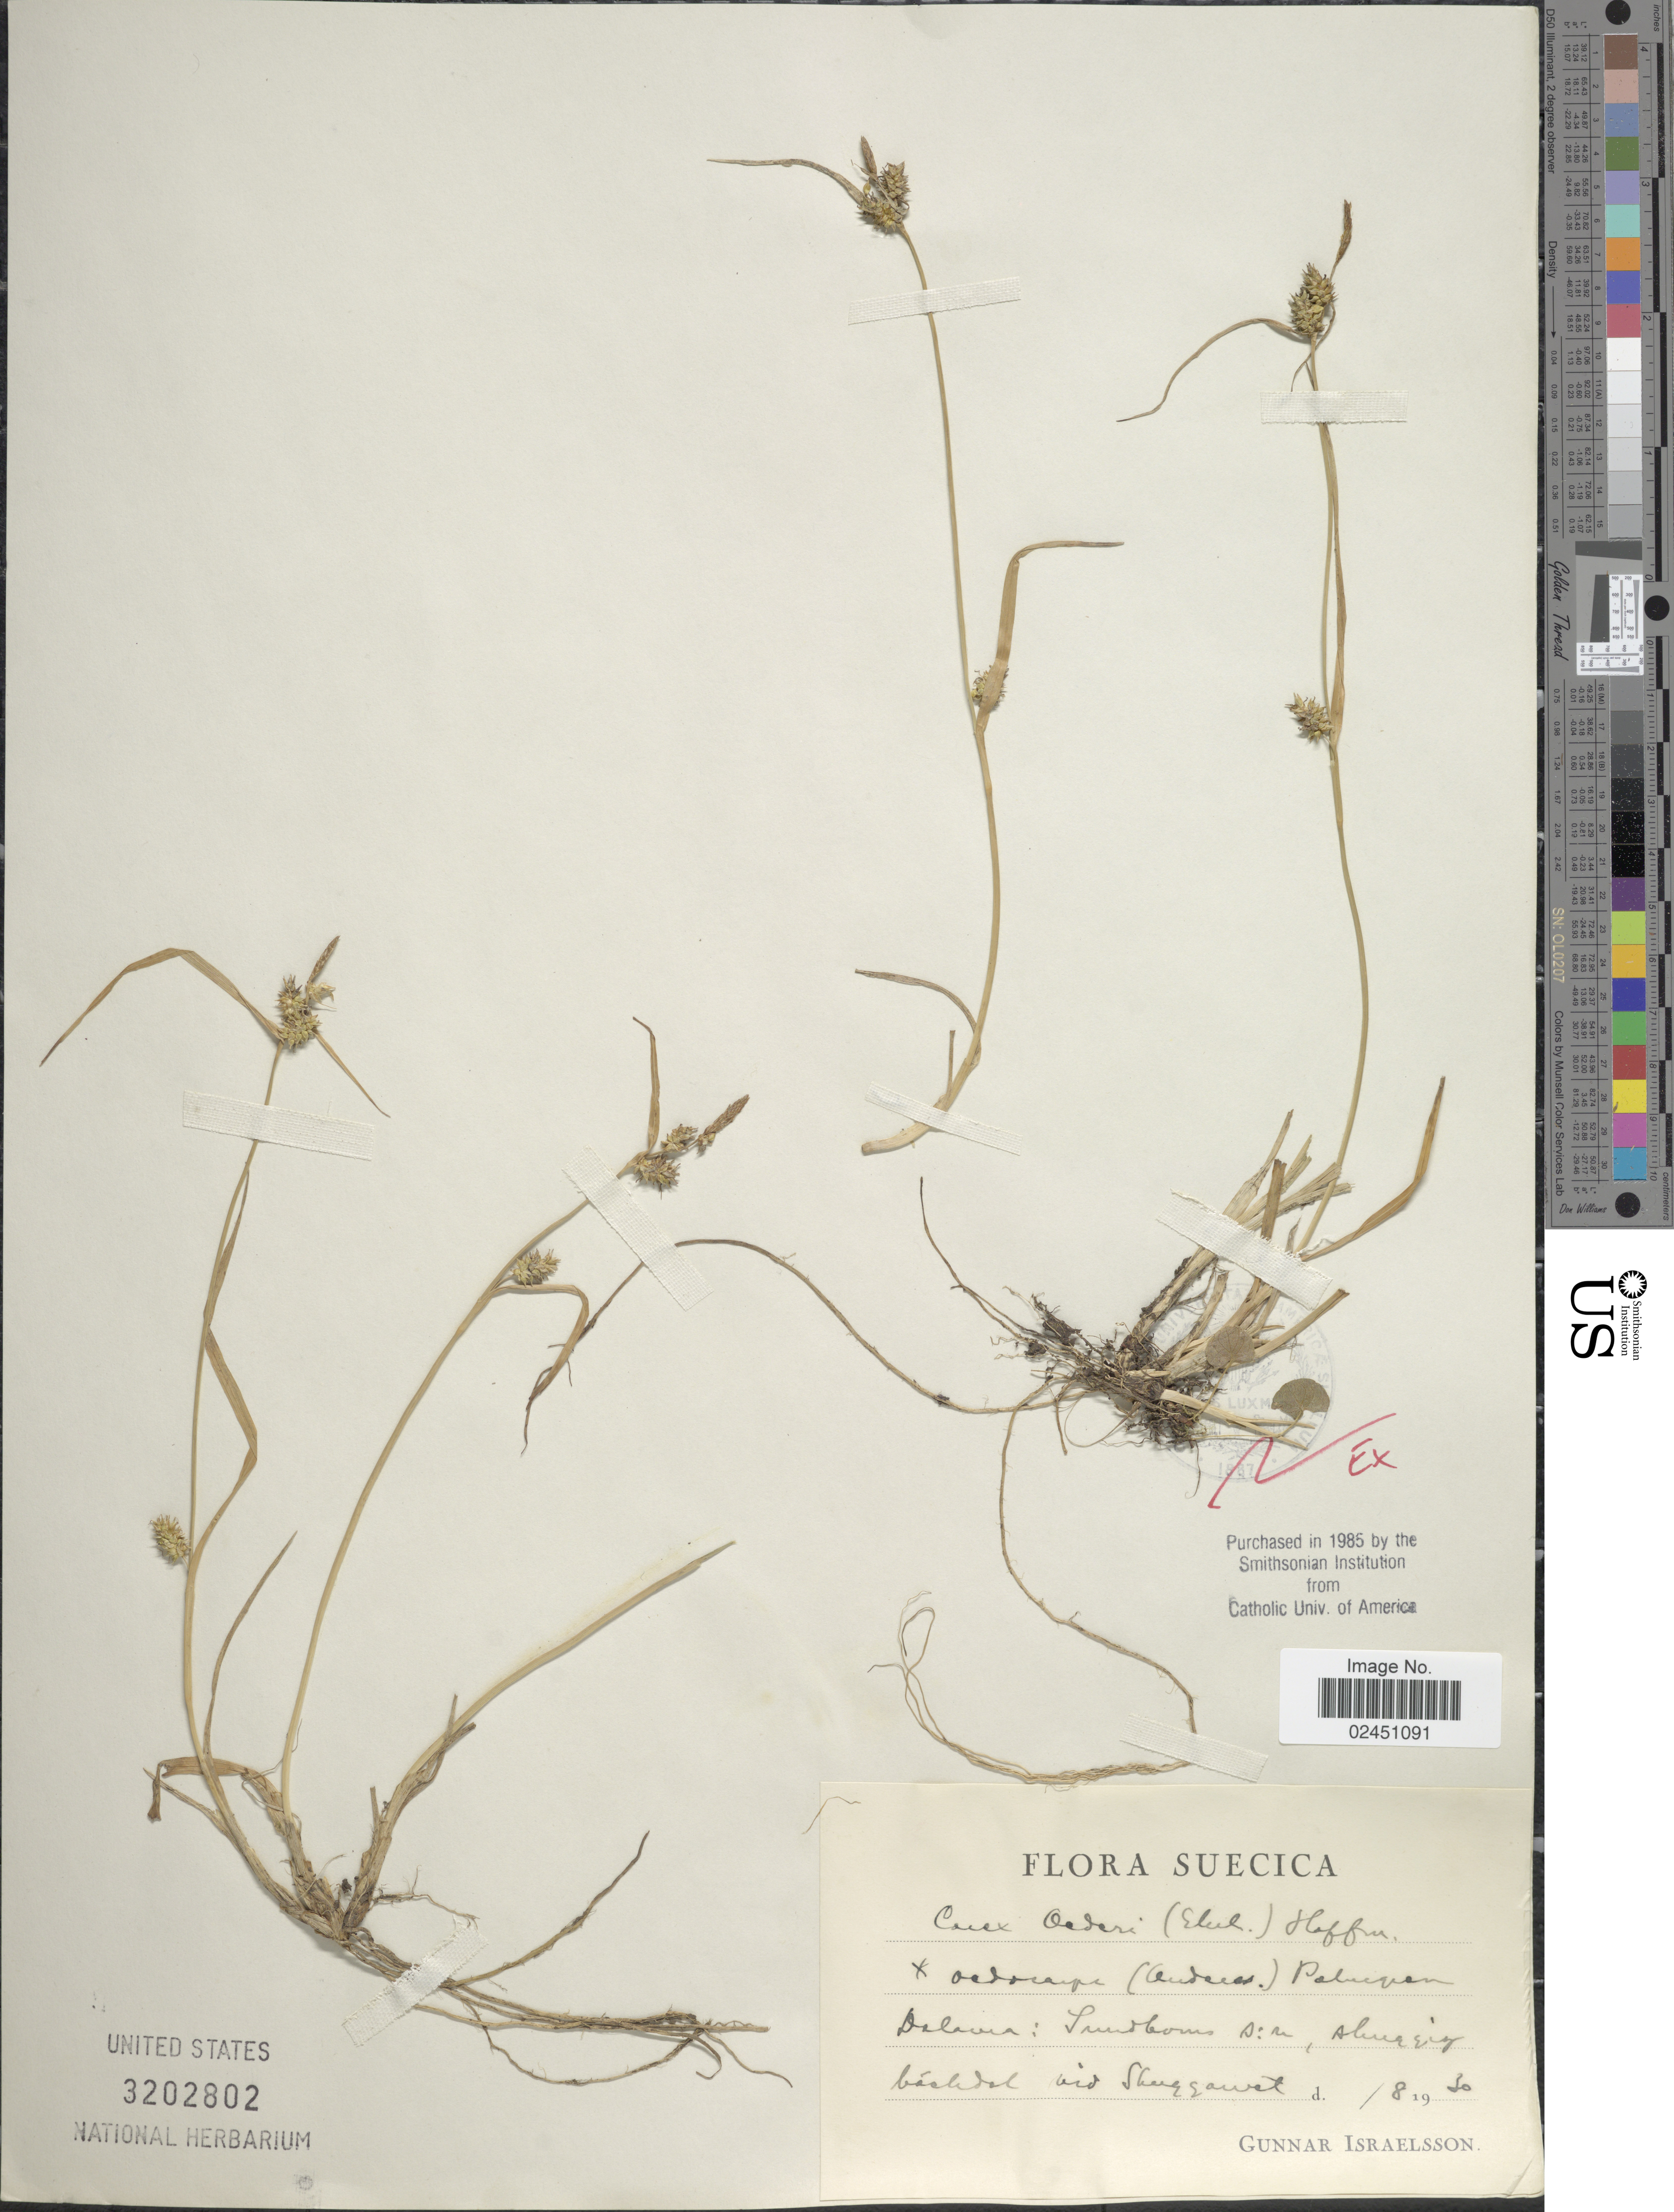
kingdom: Plantae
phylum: Tracheophyta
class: Liliopsida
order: Poales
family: Cyperaceae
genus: Carex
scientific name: Carex oederi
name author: Retz.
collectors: G. Israelsson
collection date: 1930-08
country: Sweden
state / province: Dalarna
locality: Suecica. Sundborn s:n slingqig backdal vid Skaggaret [interpreted]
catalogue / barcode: US 3202802